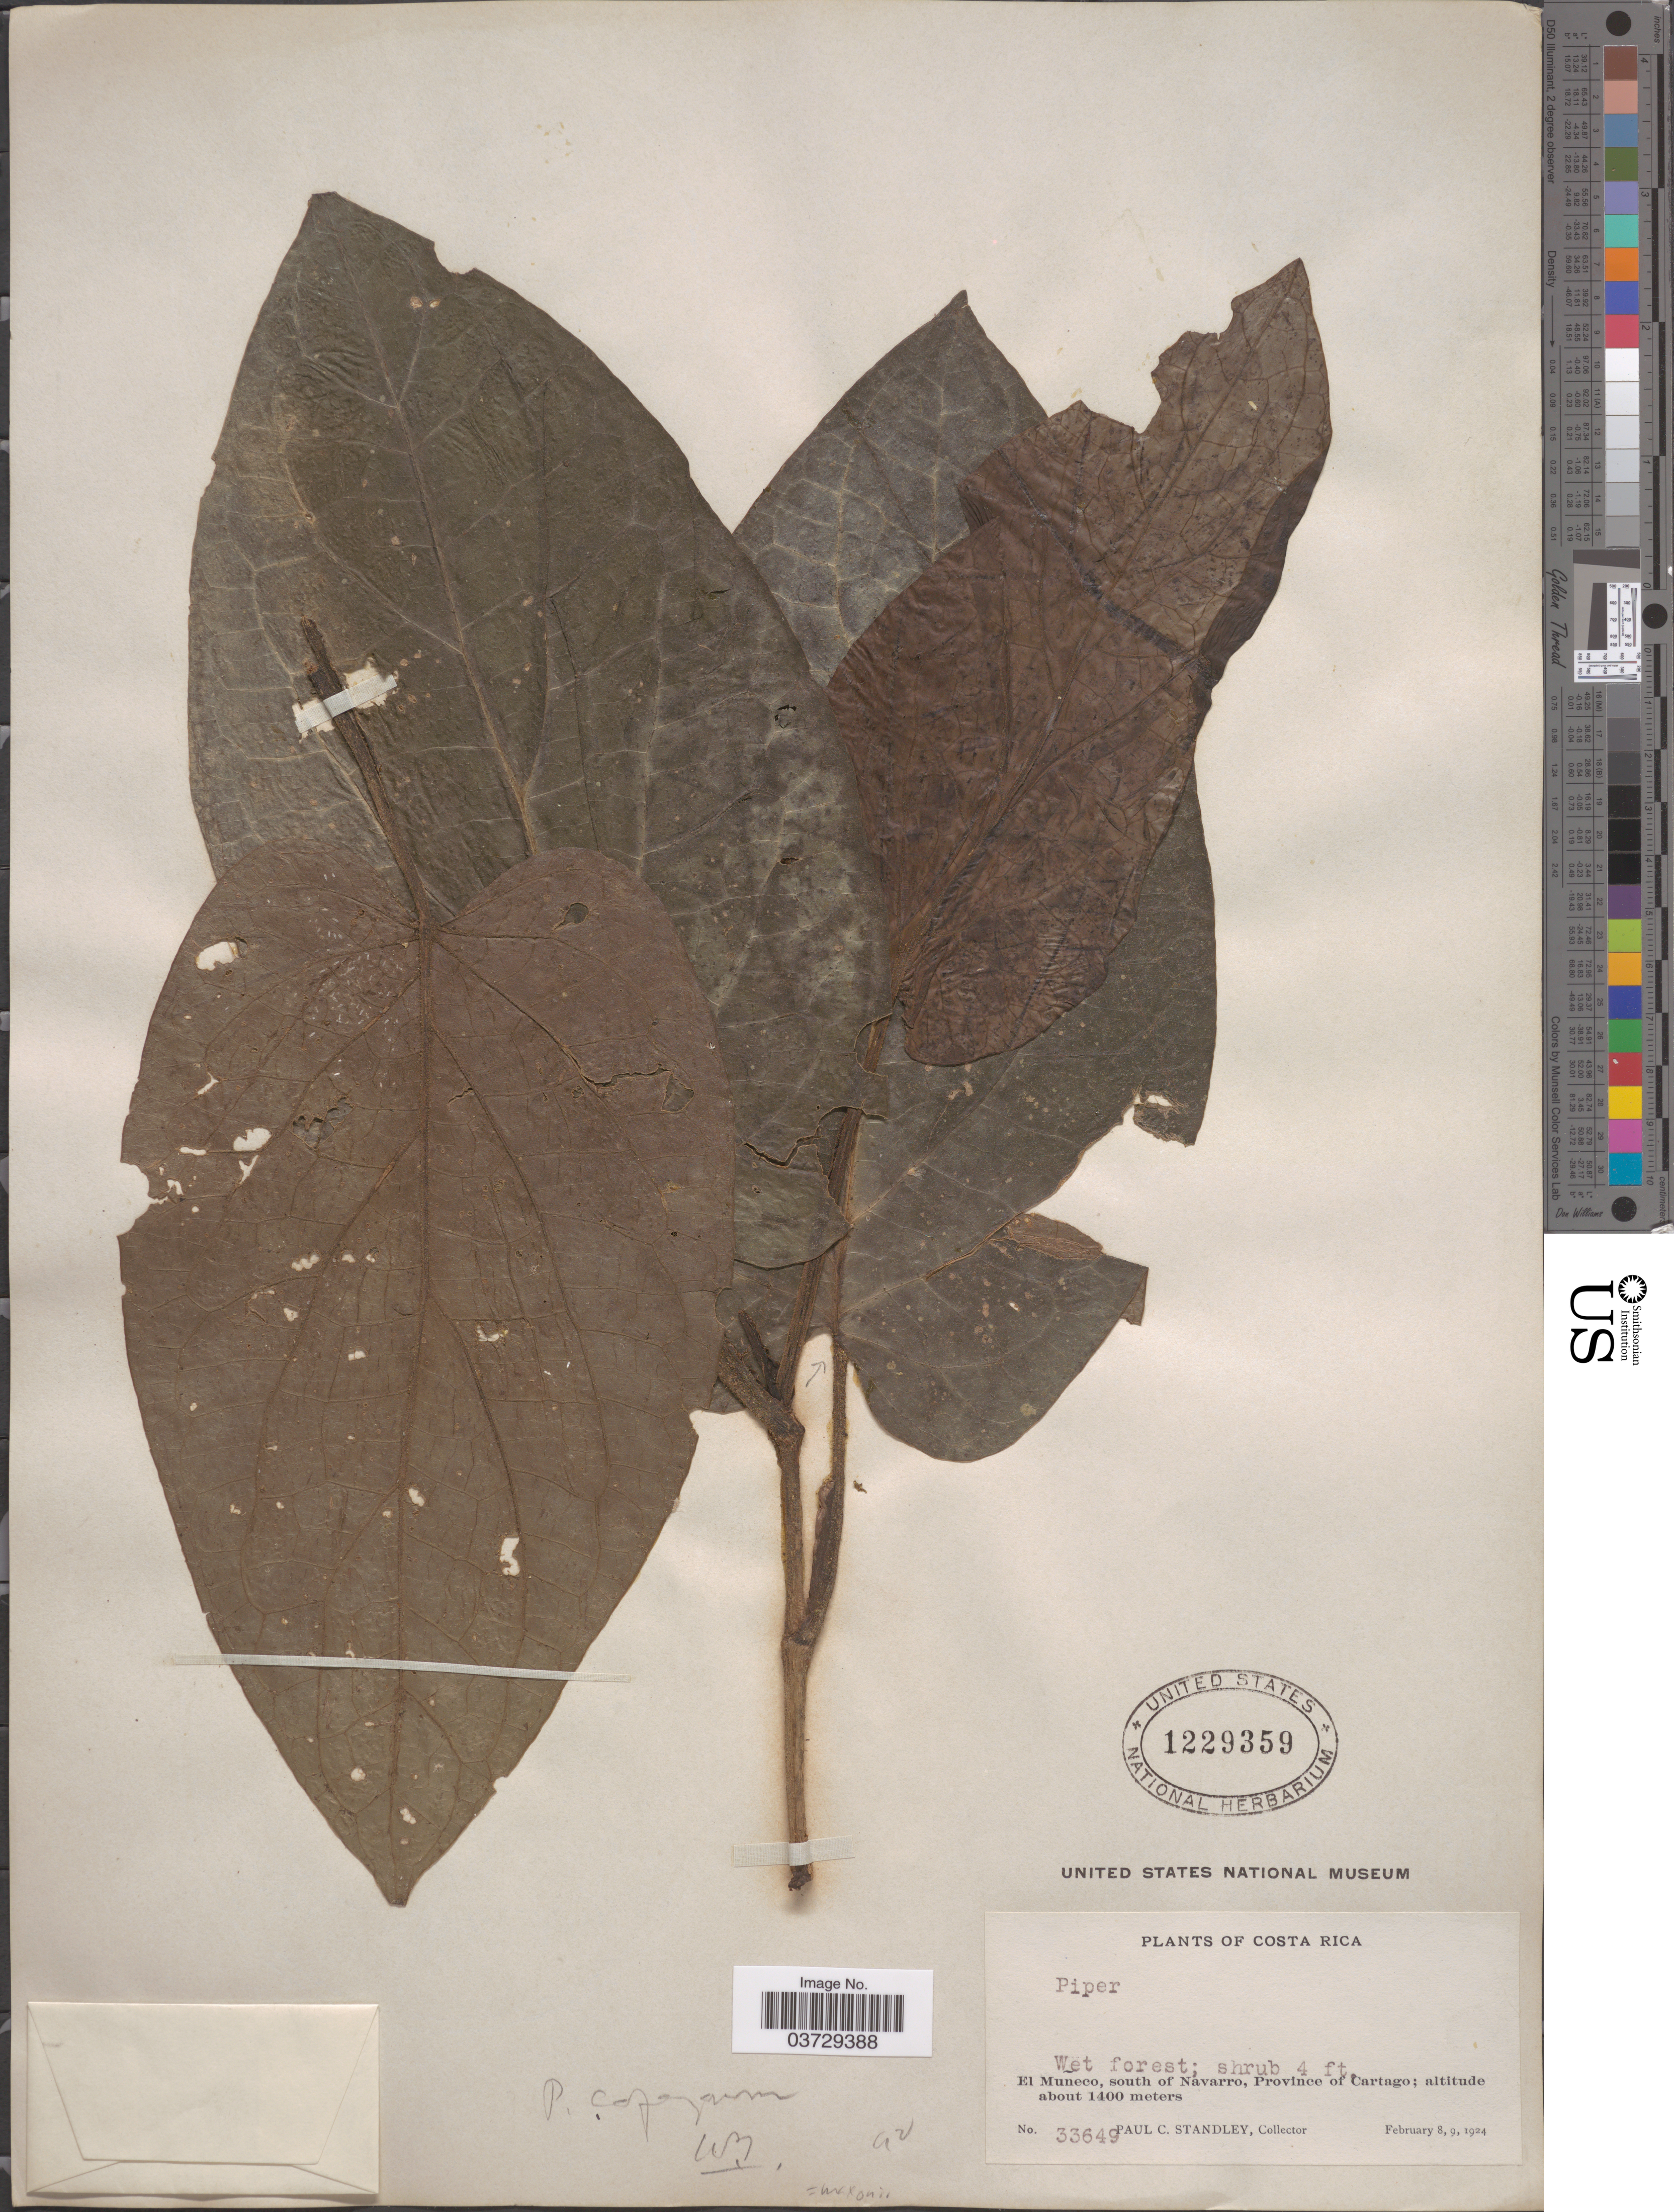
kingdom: Plantae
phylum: Tracheophyta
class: Magnoliopsida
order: Piperales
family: Piperaceae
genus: Piper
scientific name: Piper maxonii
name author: C. DC.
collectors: P. C. Standley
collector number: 33649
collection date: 1924-02-08/1924-02-09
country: Costa Rica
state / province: Cartago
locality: El Muñeco, south of Navarro.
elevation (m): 1400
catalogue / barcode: US 1229359